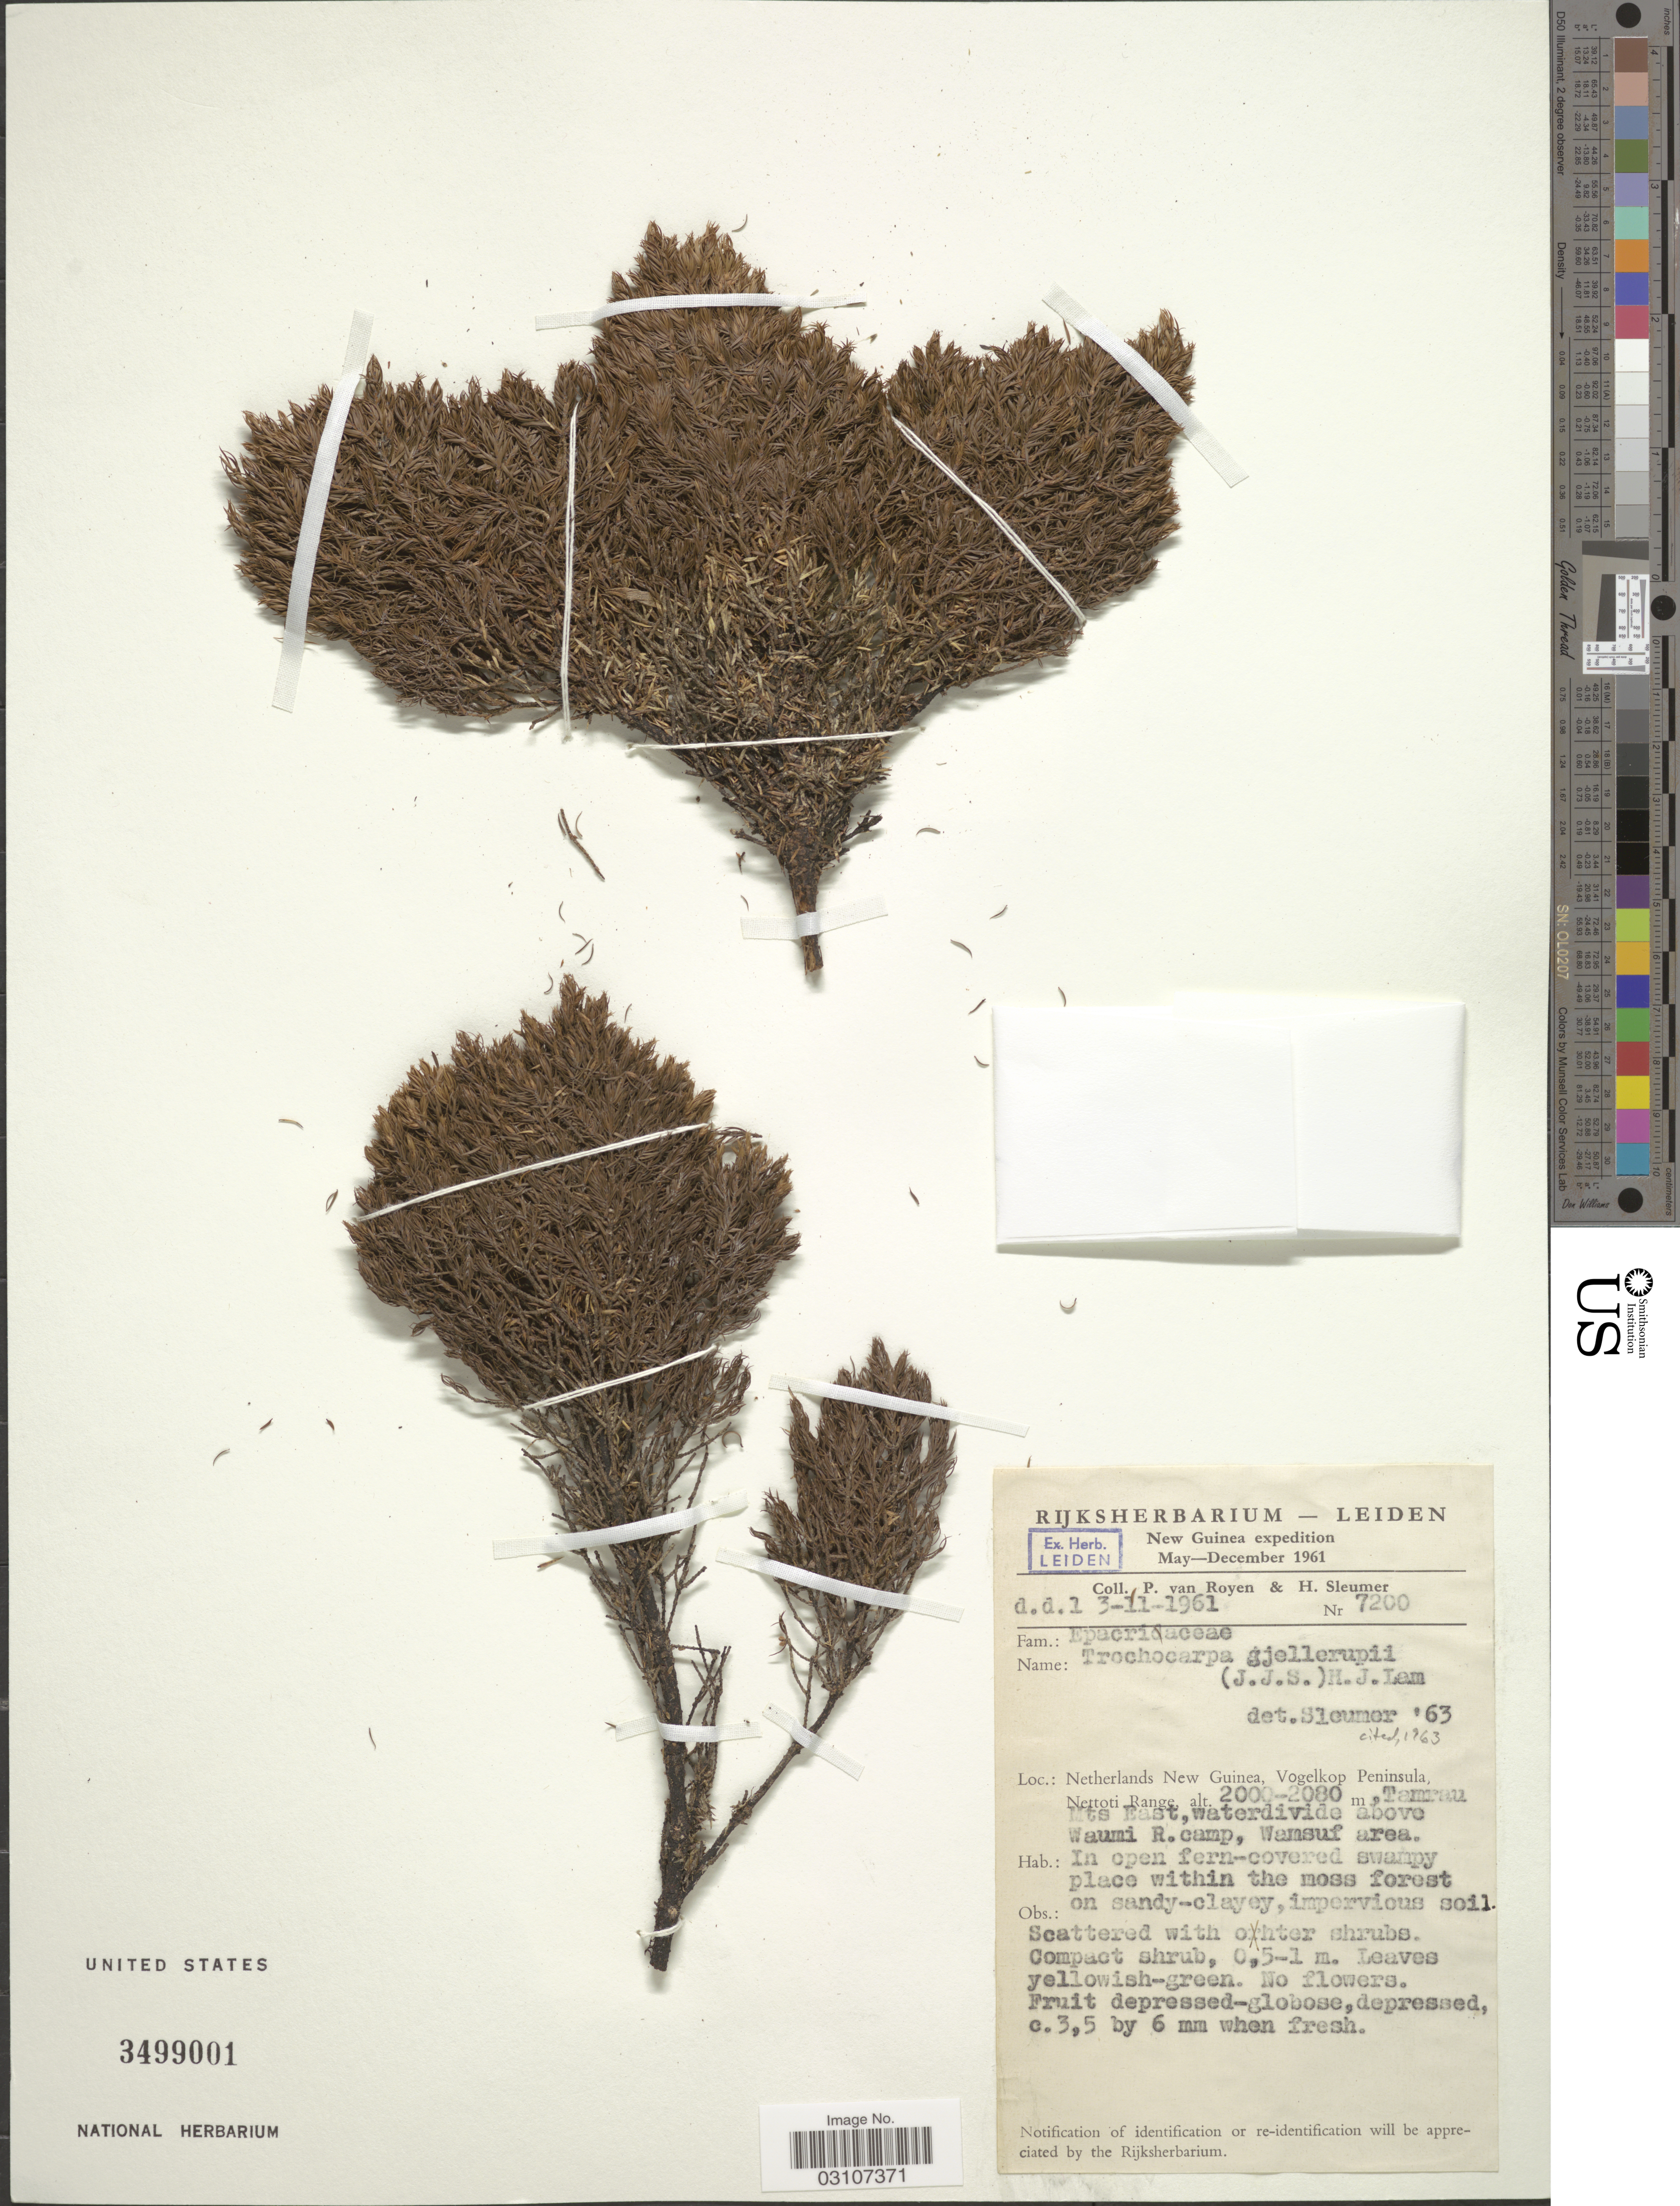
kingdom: Plantae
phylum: Tracheophyta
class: Magnoliopsida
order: Ericales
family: Ericaceae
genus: Trochocarpa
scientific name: Trochocarpa gjellerupii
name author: (J.J. Sm.) H.J. Lam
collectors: P. van Royen & H. O. Sleumer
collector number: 7200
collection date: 1961-11-13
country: Indonesia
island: New Guinea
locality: New Guinea. Netherlands New Guinea, Vogelkop Peninsula, Nettoti Range, Tamrau Mts East, waterdivide above Waumi R. camp, Wamsuf area.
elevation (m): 2000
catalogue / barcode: US 3499001